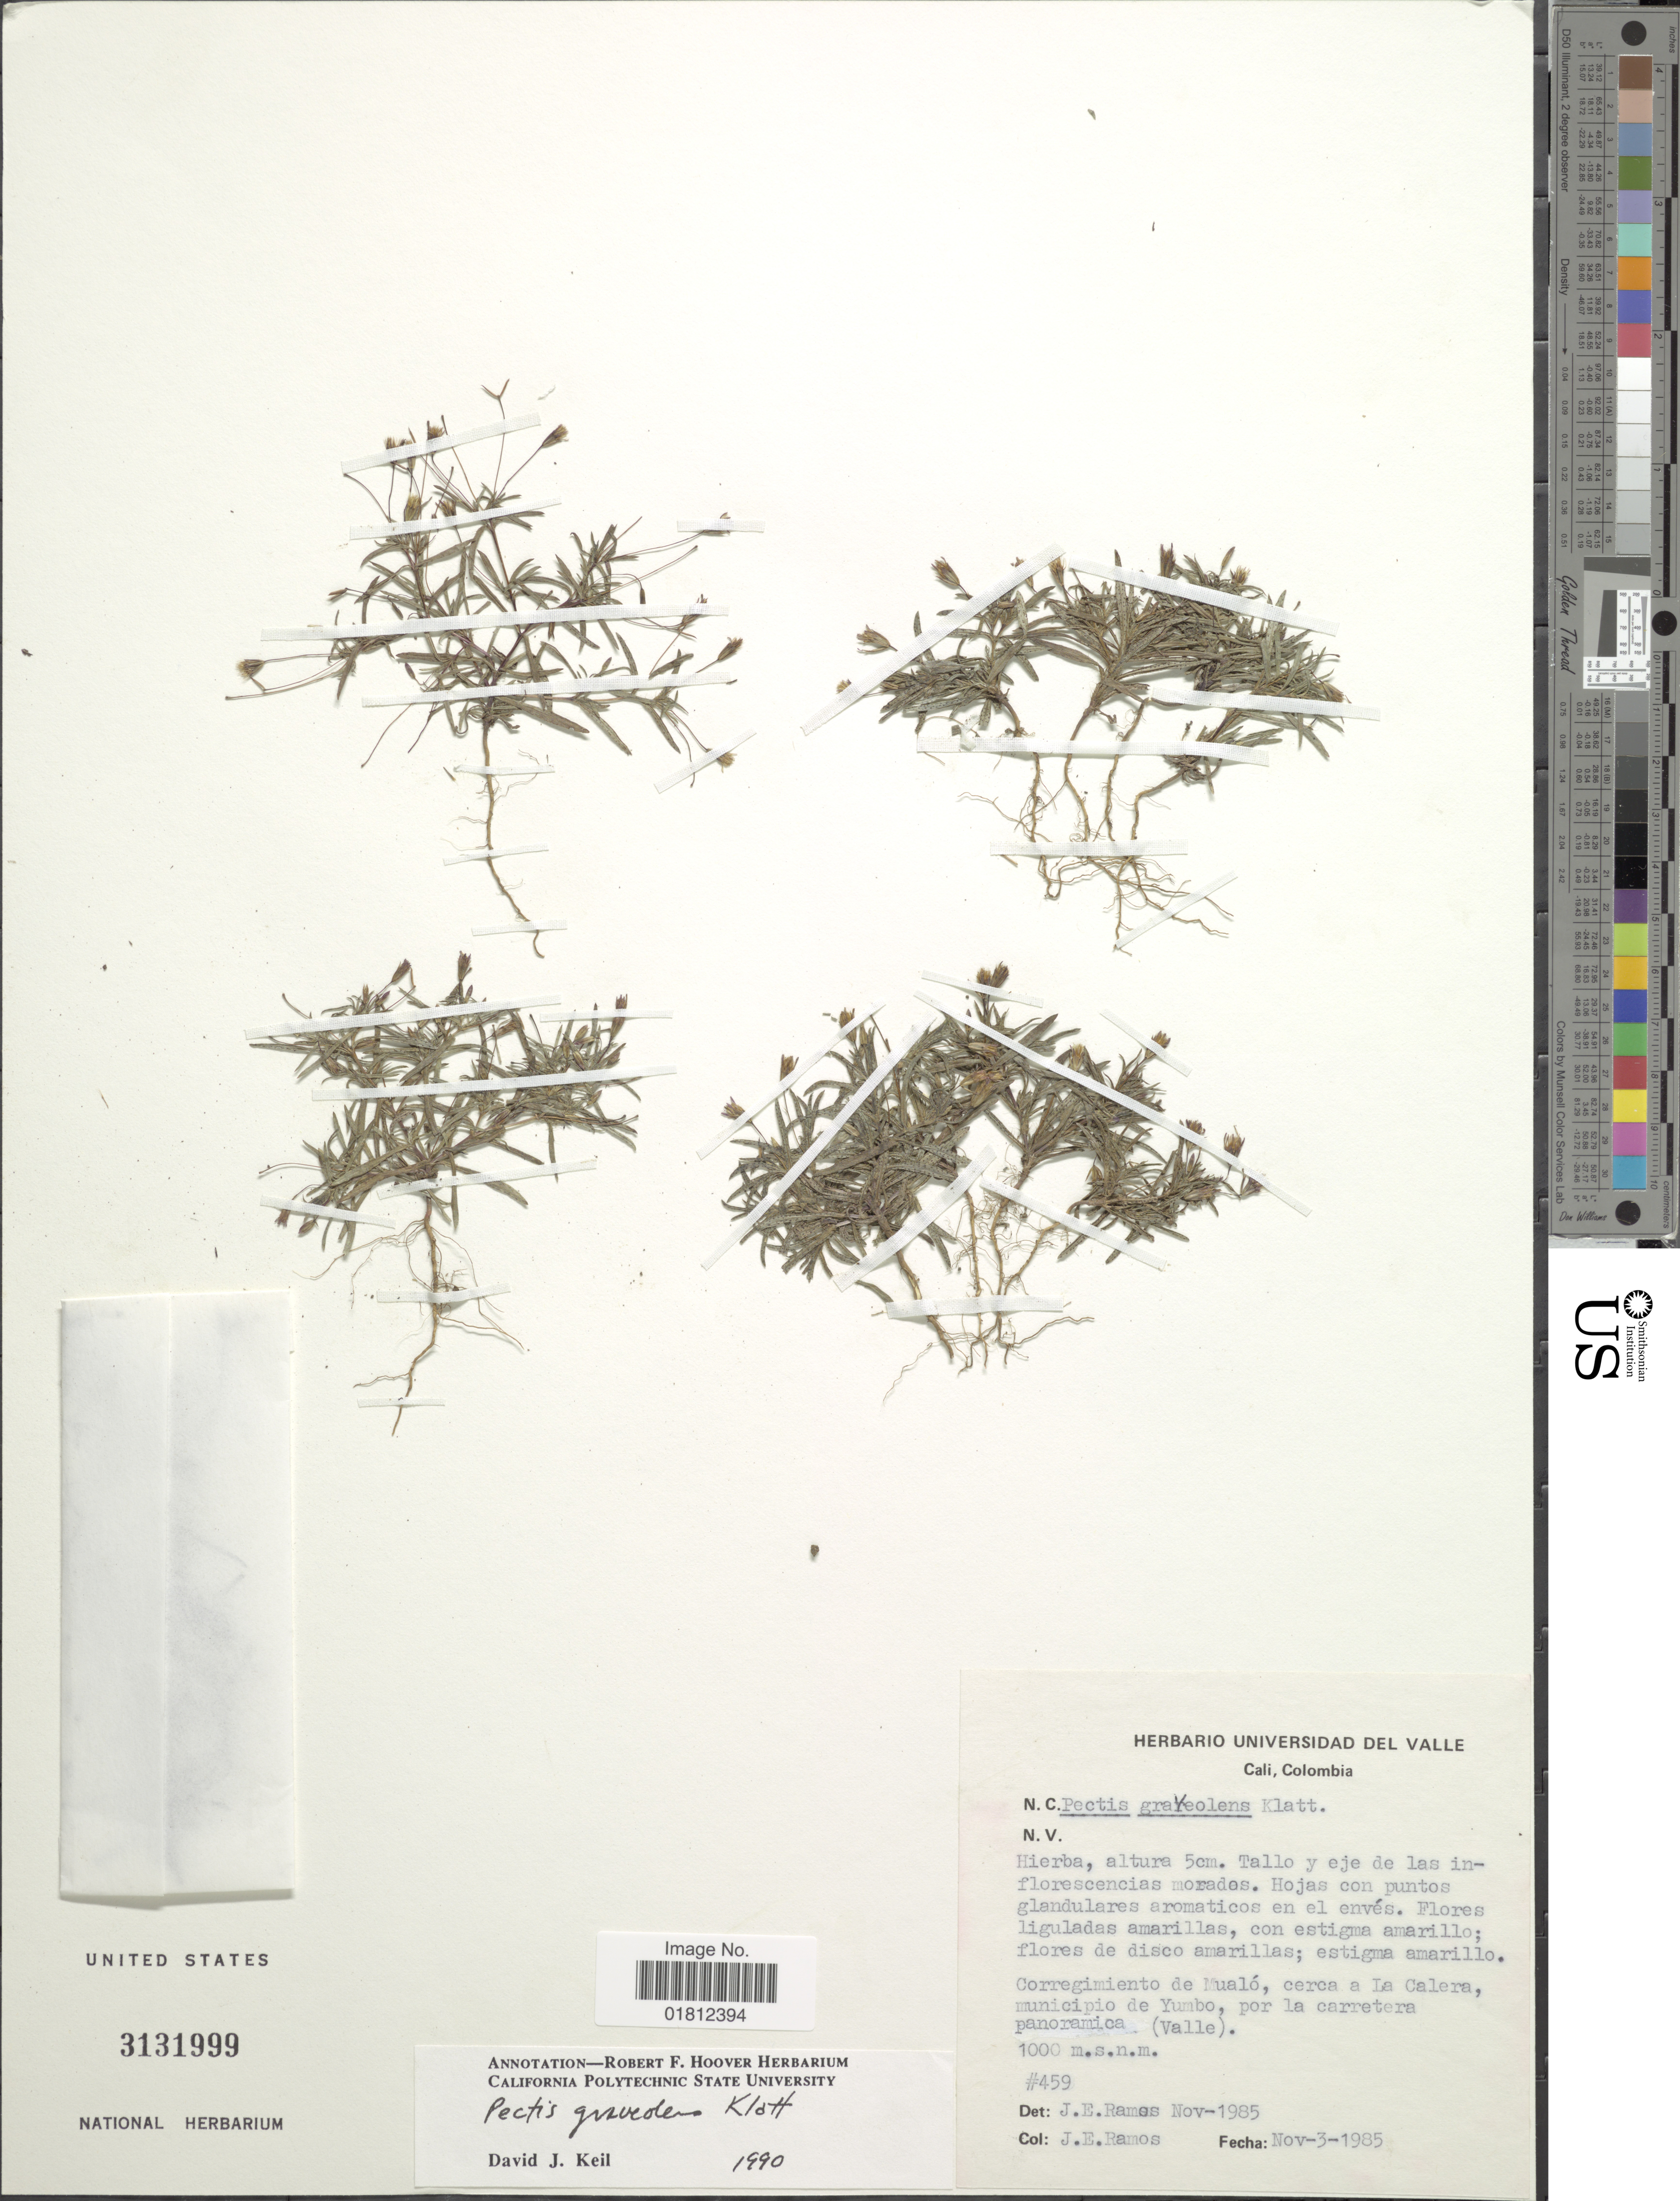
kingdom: Plantae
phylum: Tracheophyta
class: Magnoliopsida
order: Asterales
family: Asteraceae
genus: Pectis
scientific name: Pectis graveolens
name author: Klatt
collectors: J. E. Ramos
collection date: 1985-11-03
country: Colombia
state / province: Valle del Cauca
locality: Corregimiento de Mualó, cerca a la Calera, municipio de Yumbo, por la carretera panoramica (Valle)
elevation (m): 1000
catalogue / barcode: US 313999